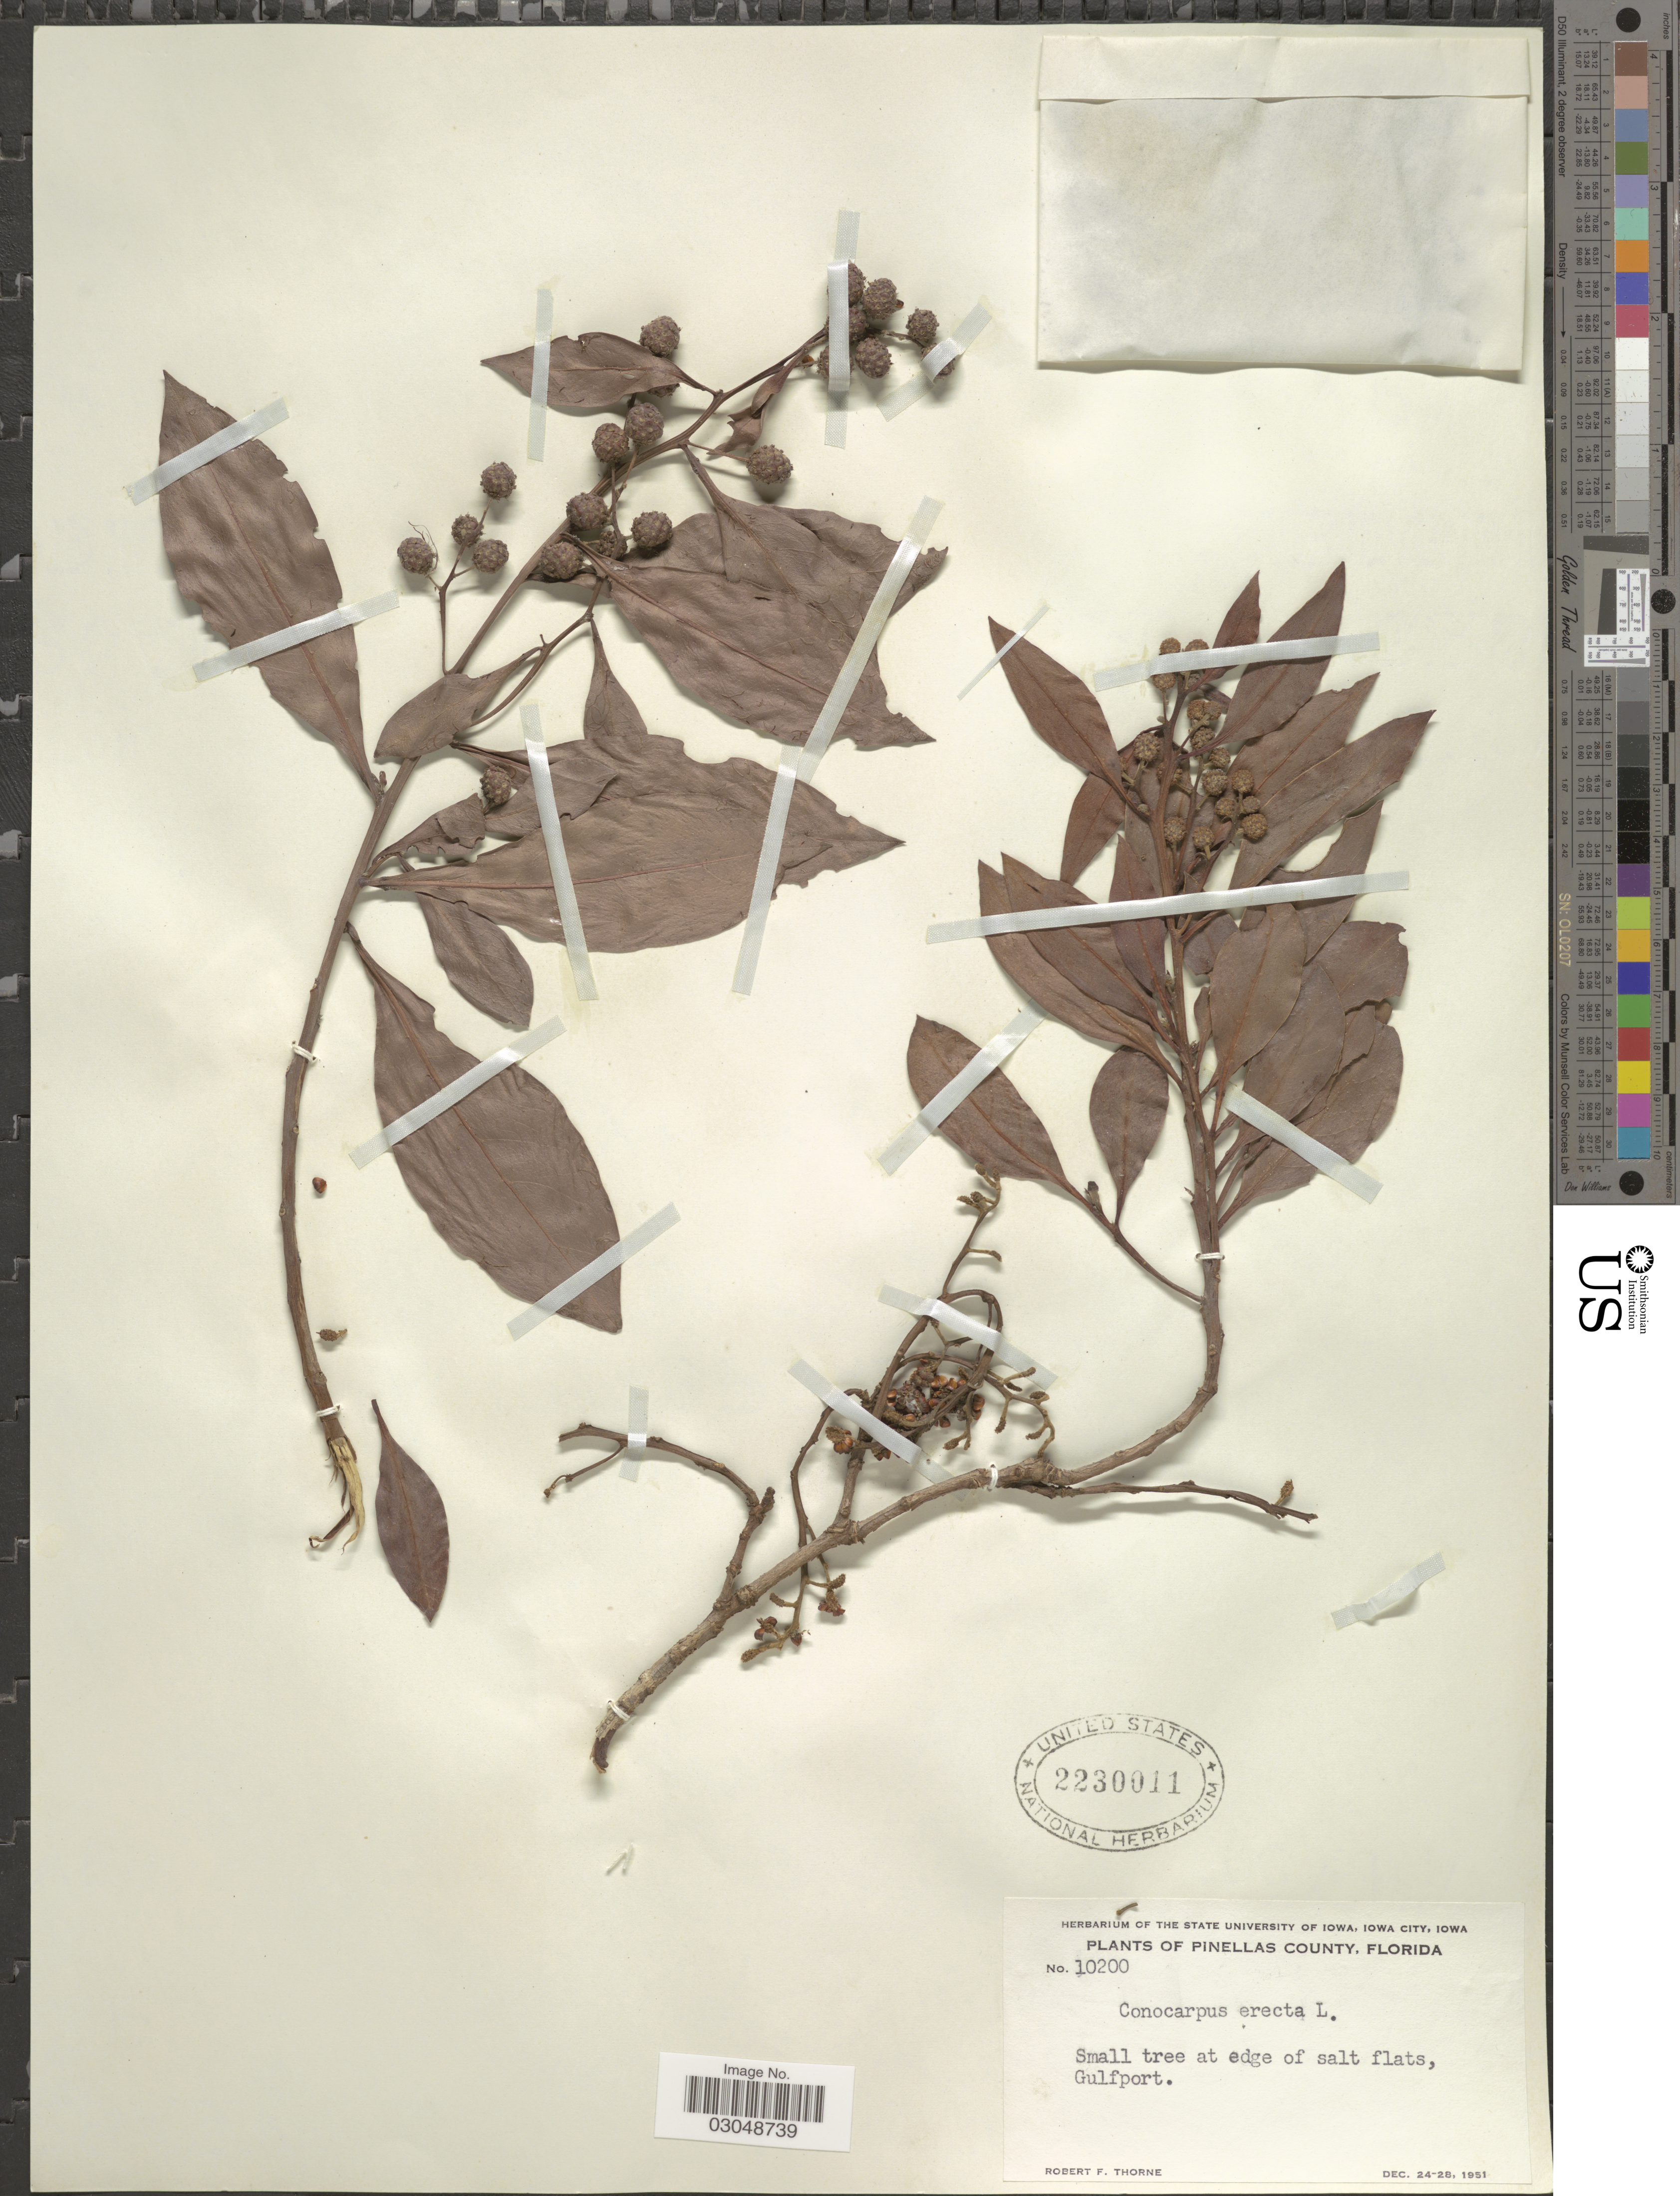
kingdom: Plantae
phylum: Tracheophyta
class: Magnoliopsida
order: Myrtales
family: Combretaceae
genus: Conocarpus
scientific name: Conocarpus erectus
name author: L.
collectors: R. F. Thorne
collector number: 10200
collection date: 1951-12-24/1951-12-28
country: United States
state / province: Florida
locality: Pinellas County. At edge of salt flats, Gulfport.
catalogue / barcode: US 2230011